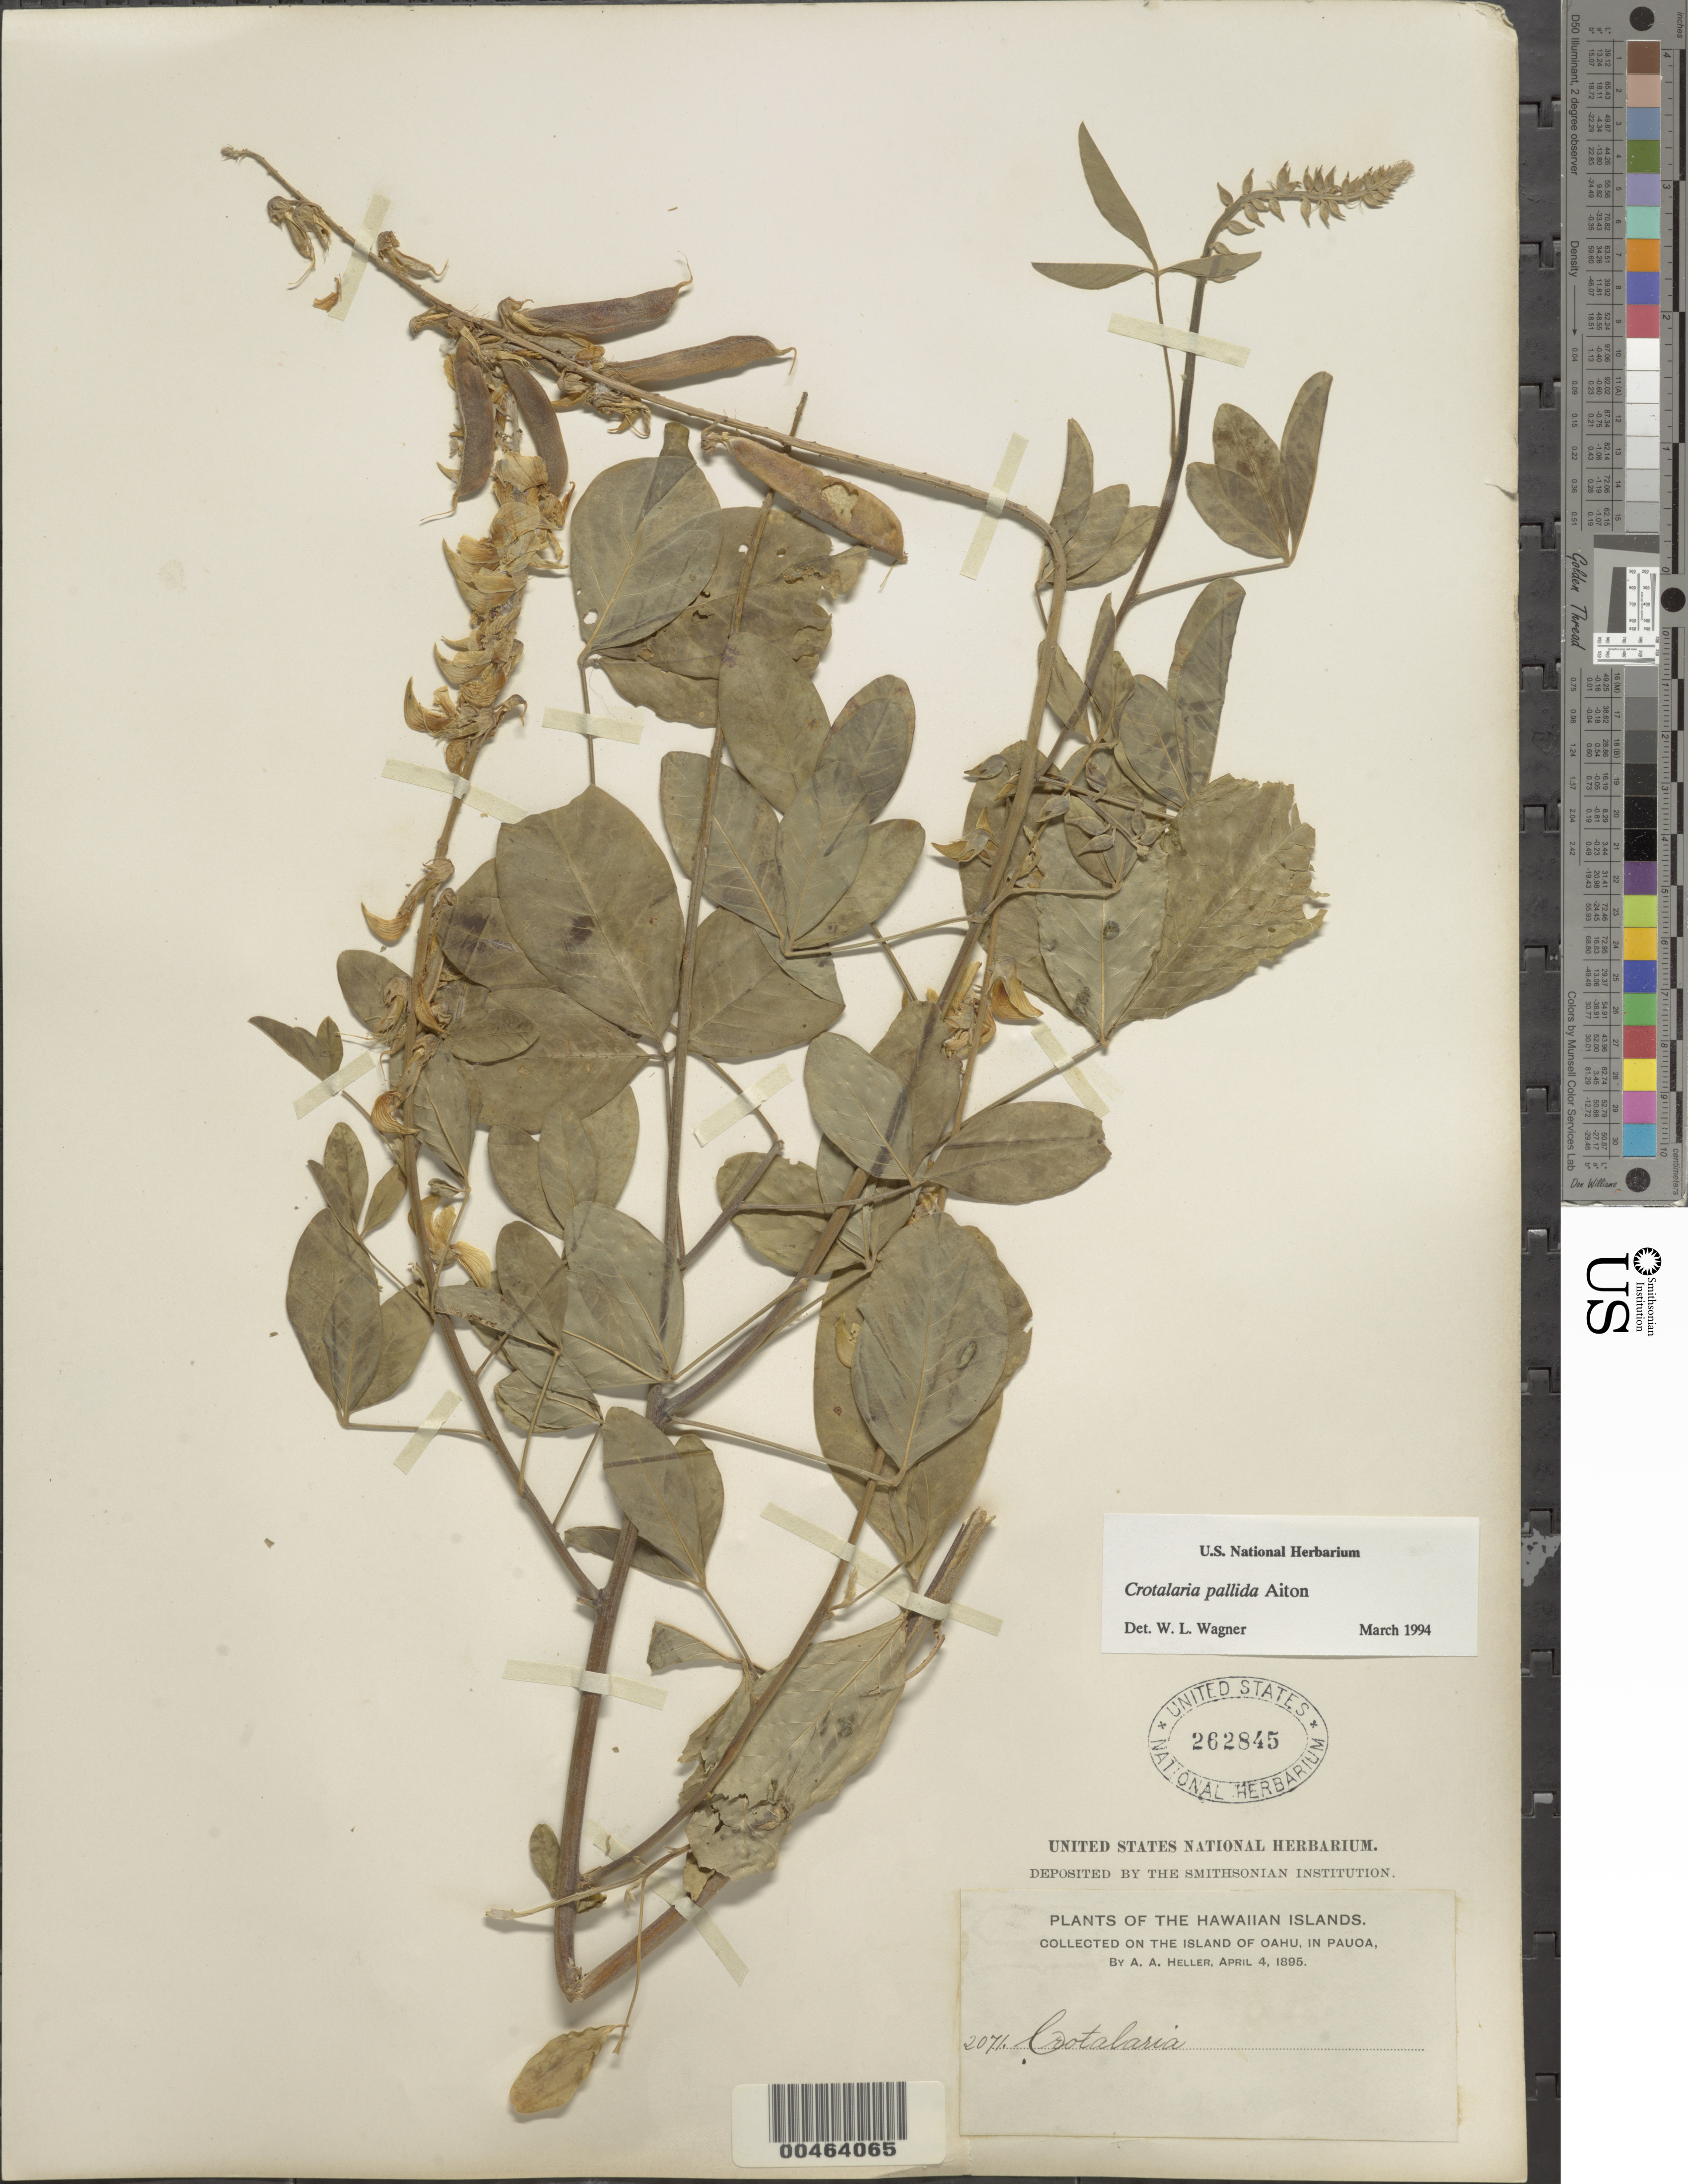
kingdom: Plantae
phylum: Tracheophyta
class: Magnoliopsida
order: Fabales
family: Fabaceae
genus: Crotalaria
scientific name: Crotalaria pallida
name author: Aiton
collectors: A. A. Heller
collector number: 2071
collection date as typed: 4 Apr 1895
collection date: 1895-04-04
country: United States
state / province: Hawaii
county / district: Honolulu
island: Oahu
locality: In Pauoa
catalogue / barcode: US 262845